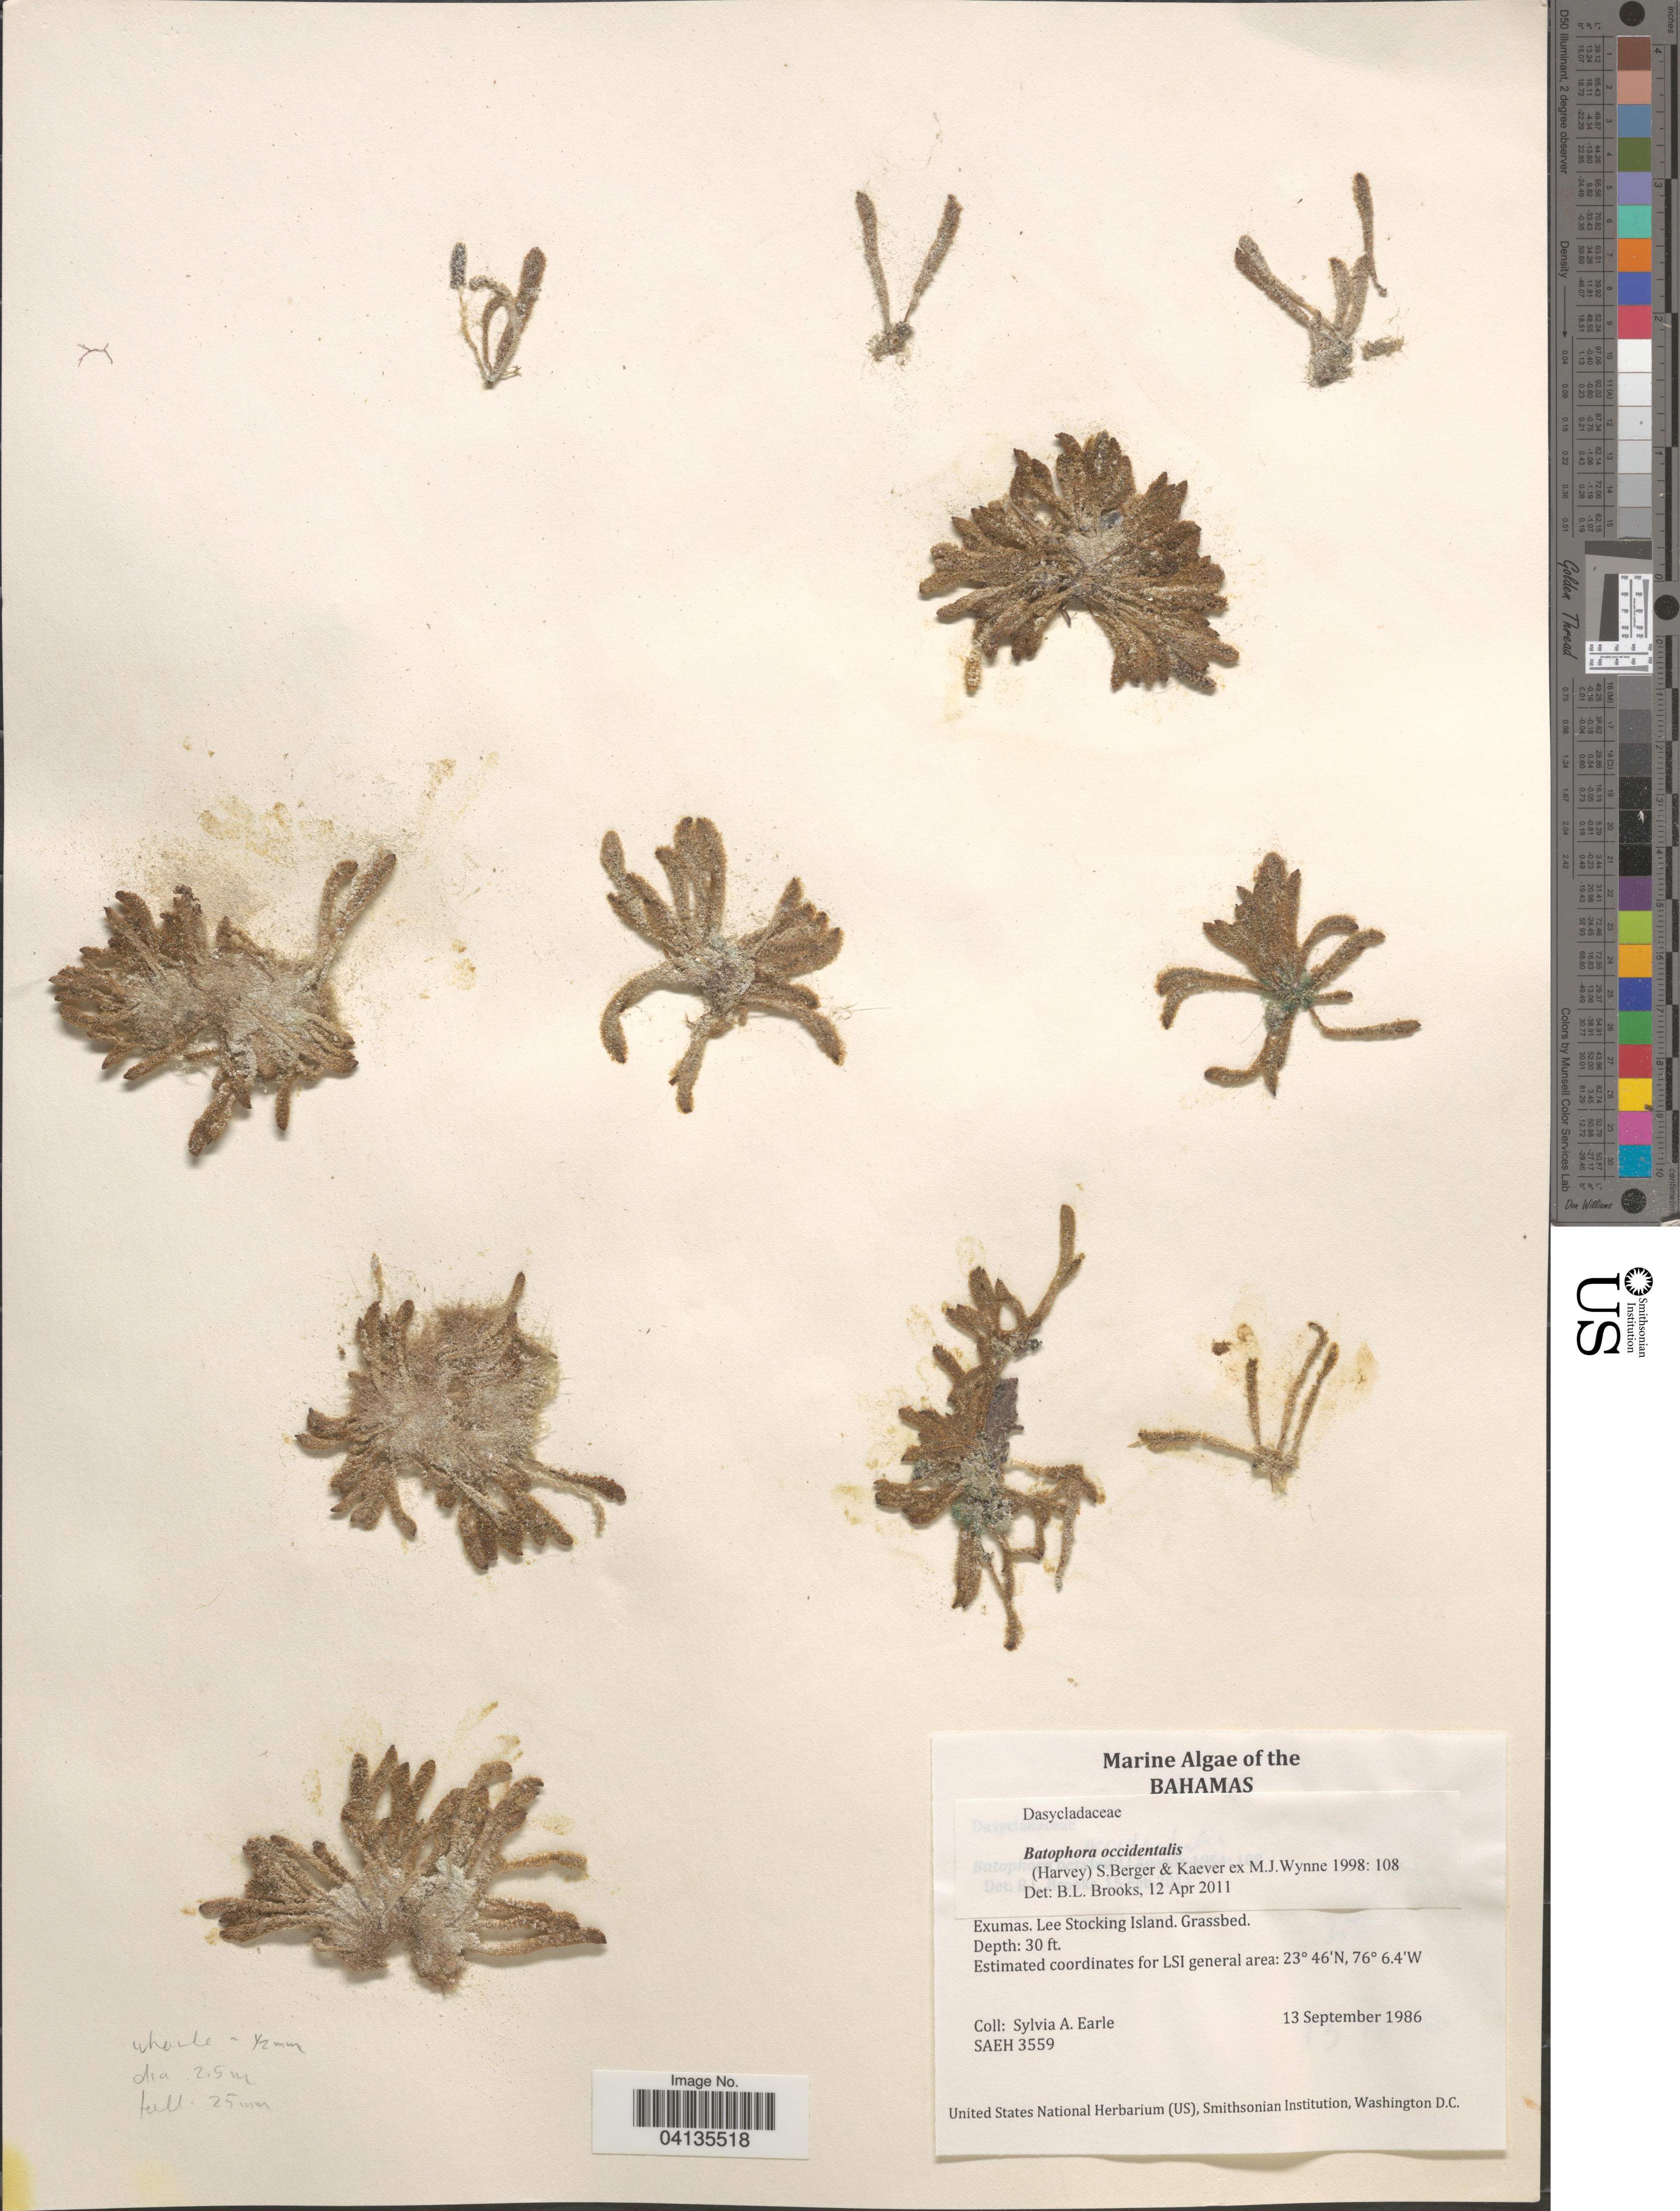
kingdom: Plantae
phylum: Chlorophyta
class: Ulvophyceae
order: Dasycladales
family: Dasycladaceae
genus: Batophora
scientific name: Batophora oerstedii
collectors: S. A. Earle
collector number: SAEH3559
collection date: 1986-09-13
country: Bahamas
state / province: Exuma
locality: Exumas. Lee Stocking Island.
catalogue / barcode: US 329135